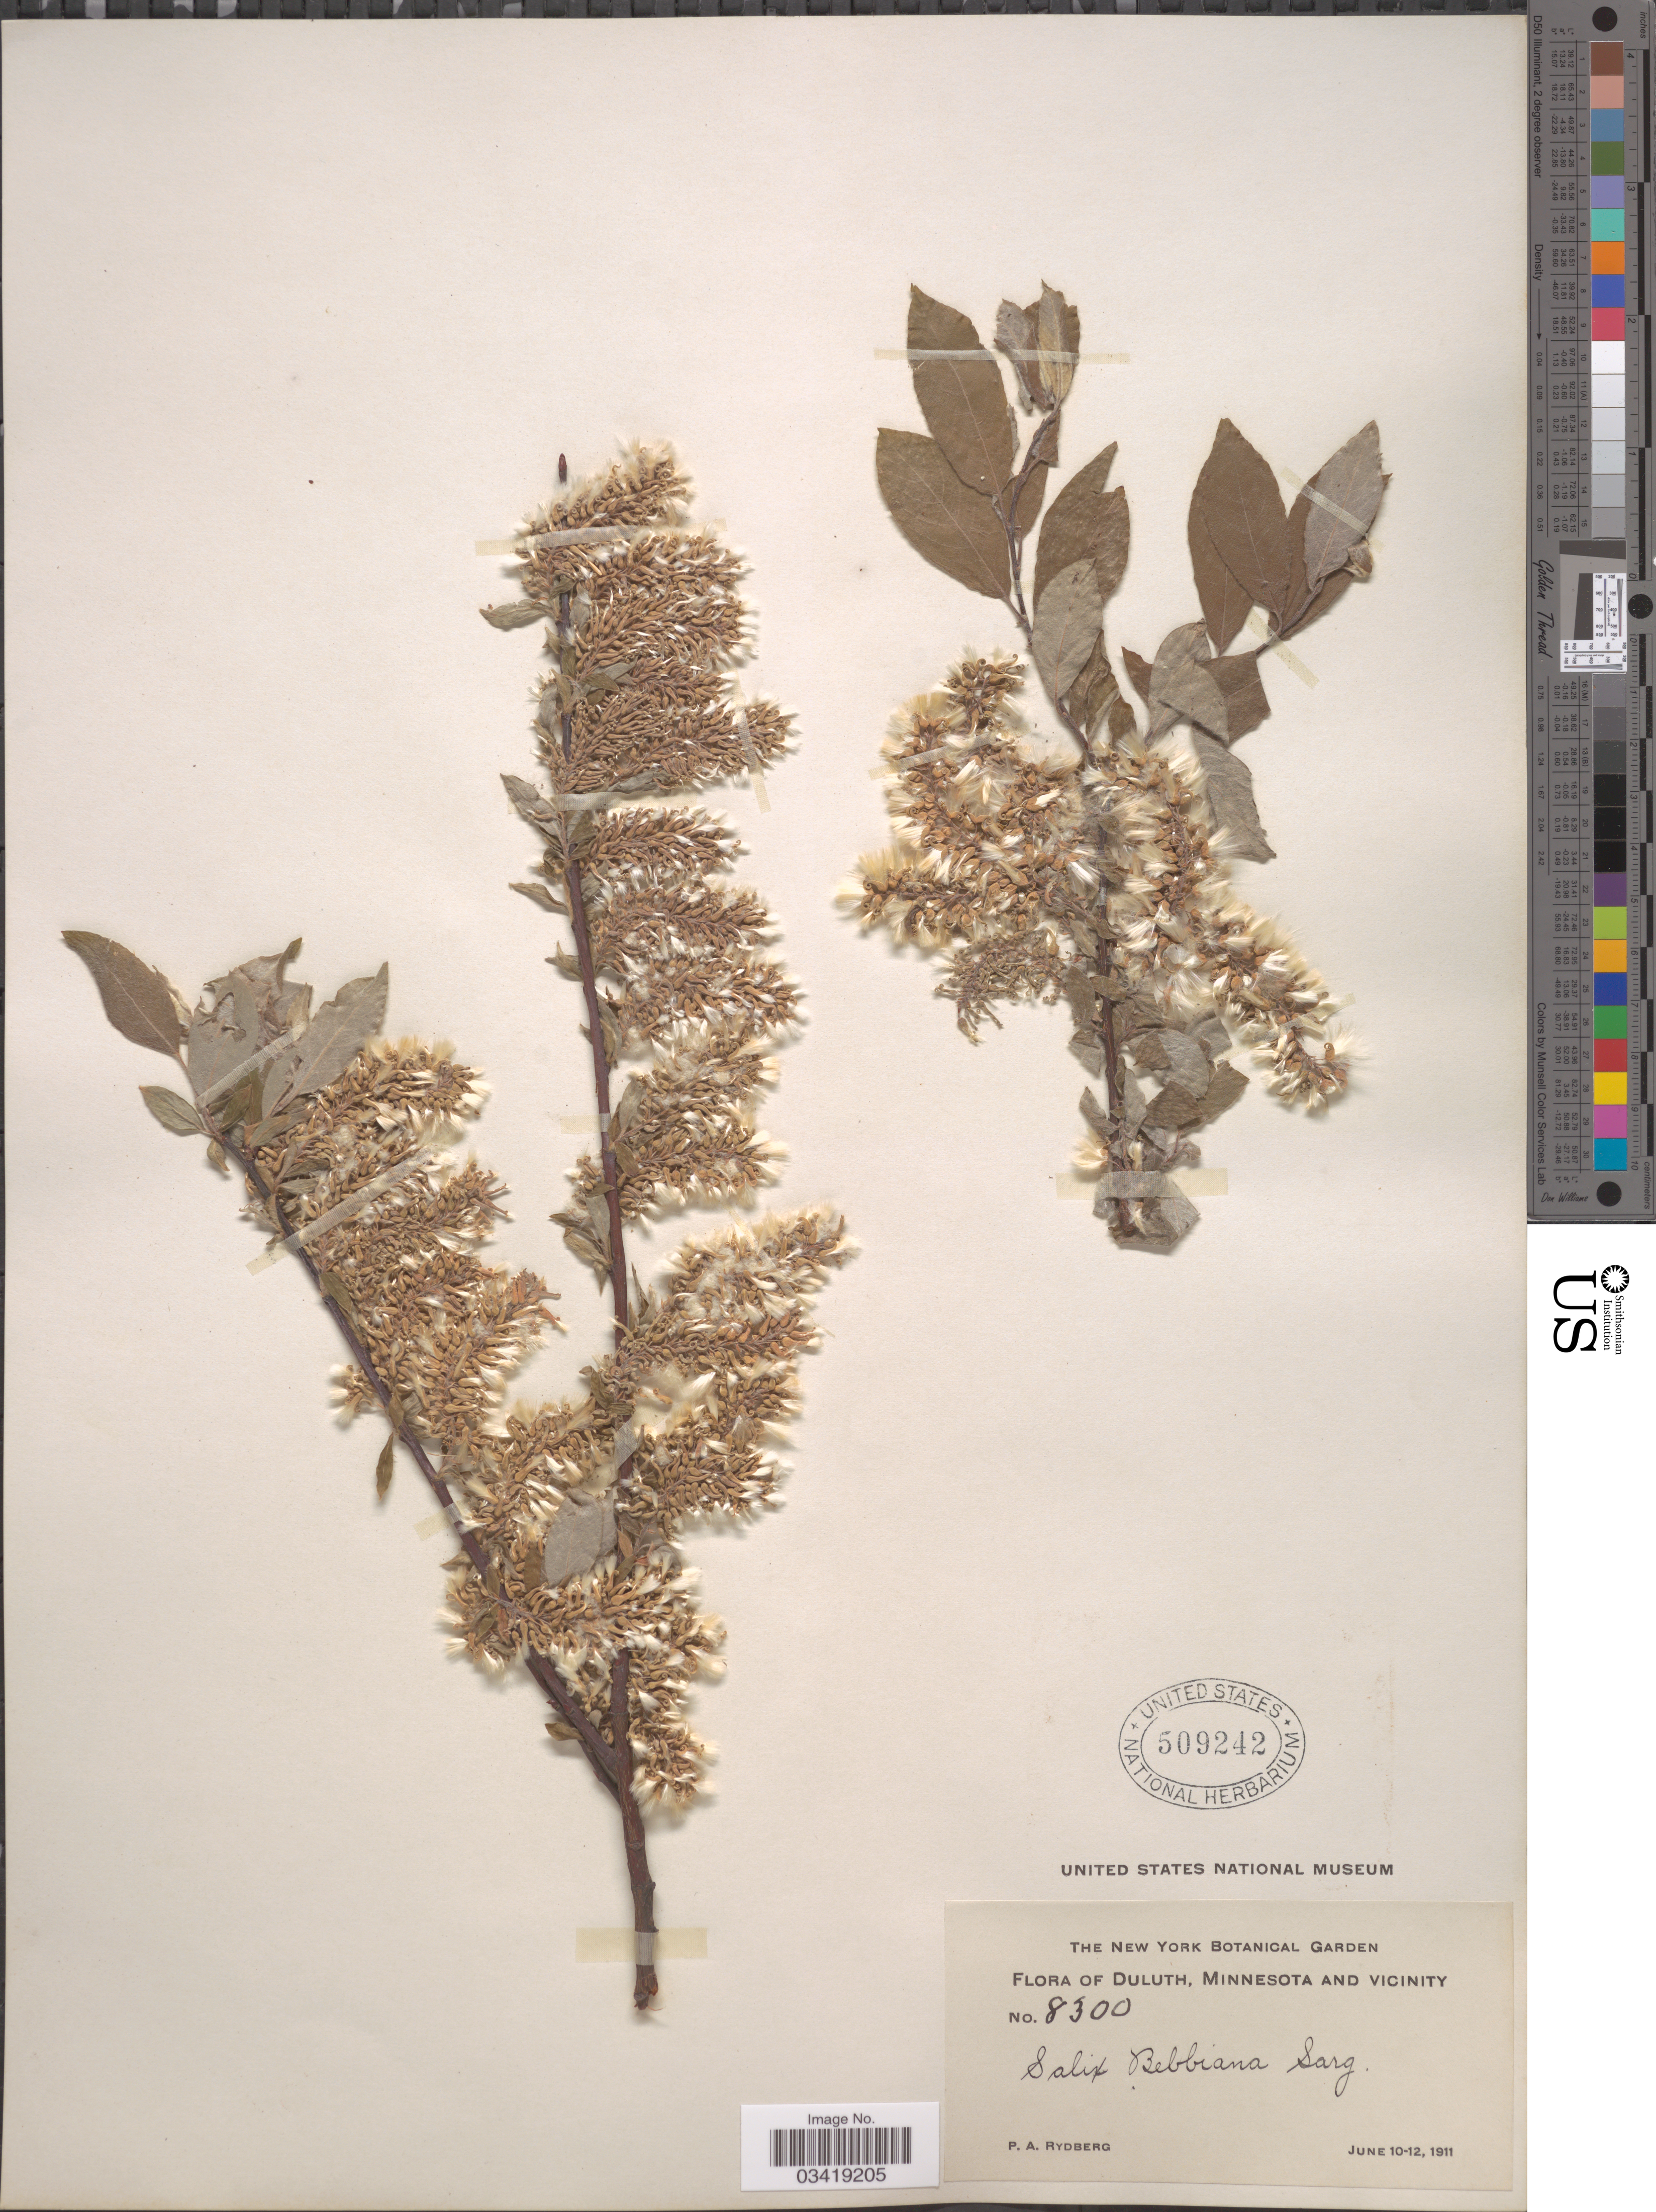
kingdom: Plantae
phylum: Tracheophyta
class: Magnoliopsida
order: Malpighiales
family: Salicaceae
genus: Salix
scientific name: Salix bebbiana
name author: Sarg.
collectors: P. A. Rydberg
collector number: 8300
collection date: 1911-06-10/1911-06-12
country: United States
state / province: Minnesota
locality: Duluth, Minnesota and Vicinity.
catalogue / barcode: US 509242